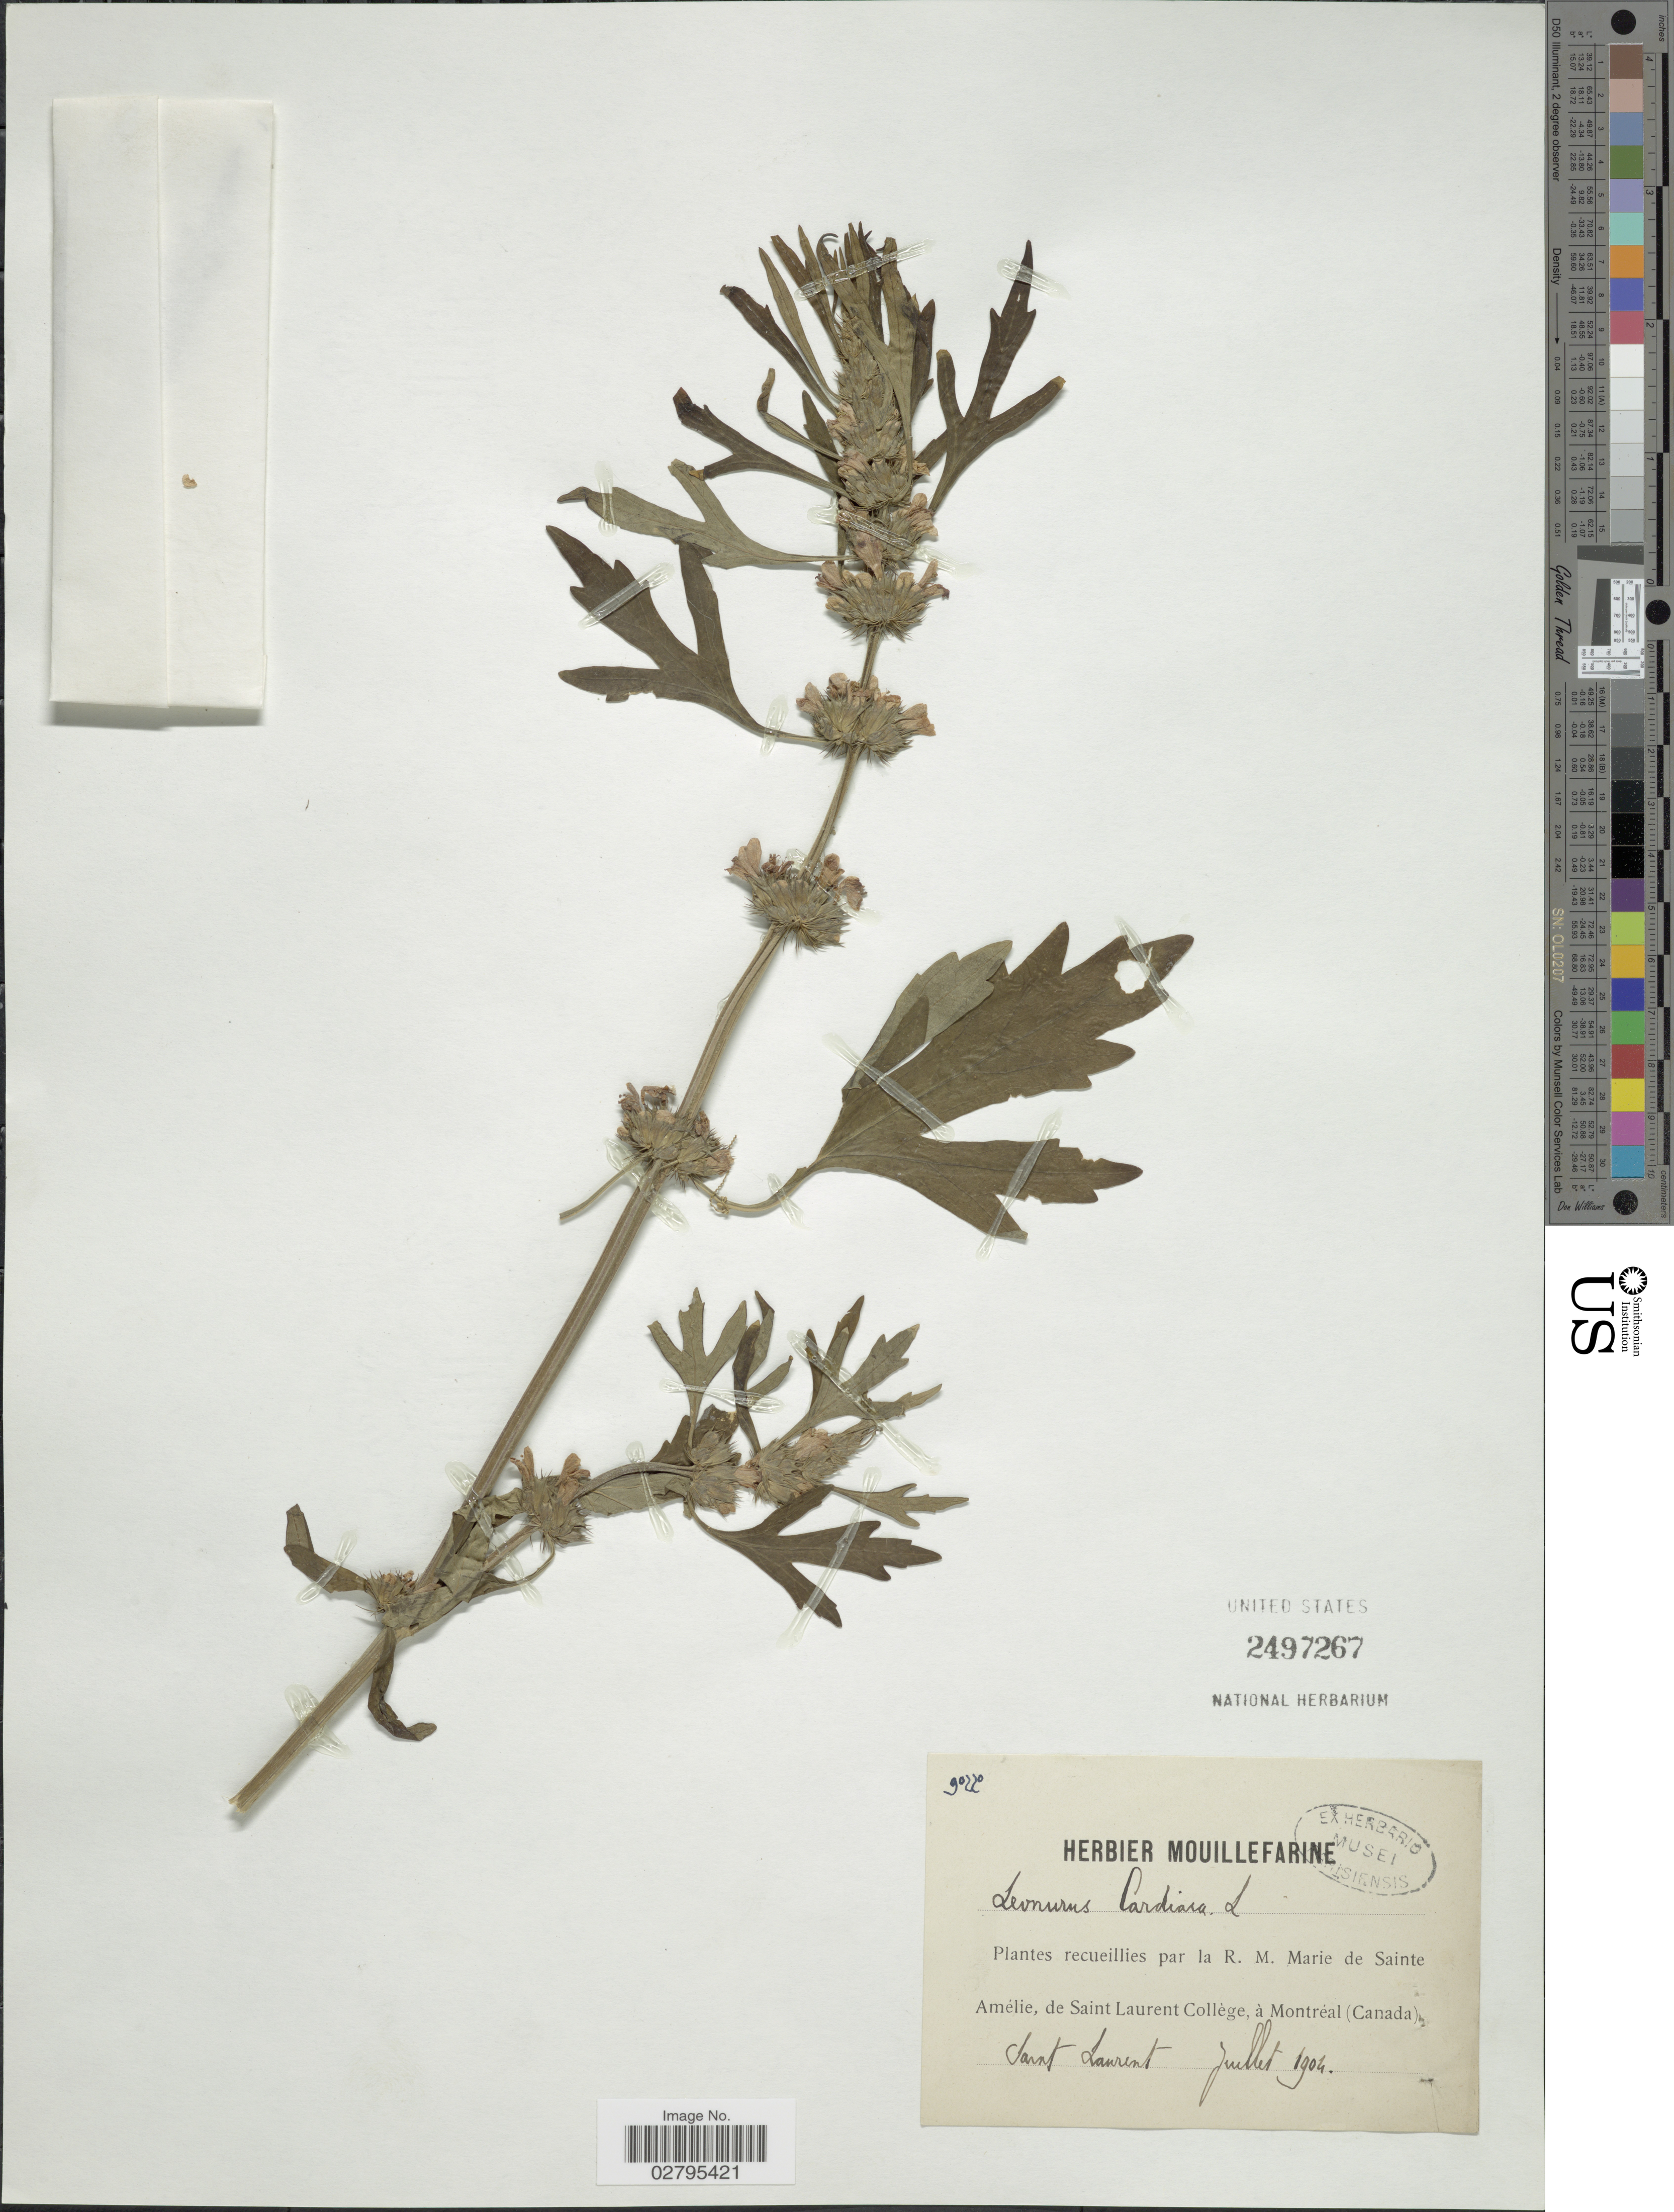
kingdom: Plantae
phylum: Tracheophyta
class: Magnoliopsida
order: Lamiales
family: Lamiaceae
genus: Leonurus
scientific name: Leonurus cardiaca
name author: L.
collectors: R. Sainte Amélie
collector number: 90220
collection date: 1904-07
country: Canada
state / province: Quebec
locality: Saint Laurent Collège, à Montréal, Saint Laurent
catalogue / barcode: US 2497267